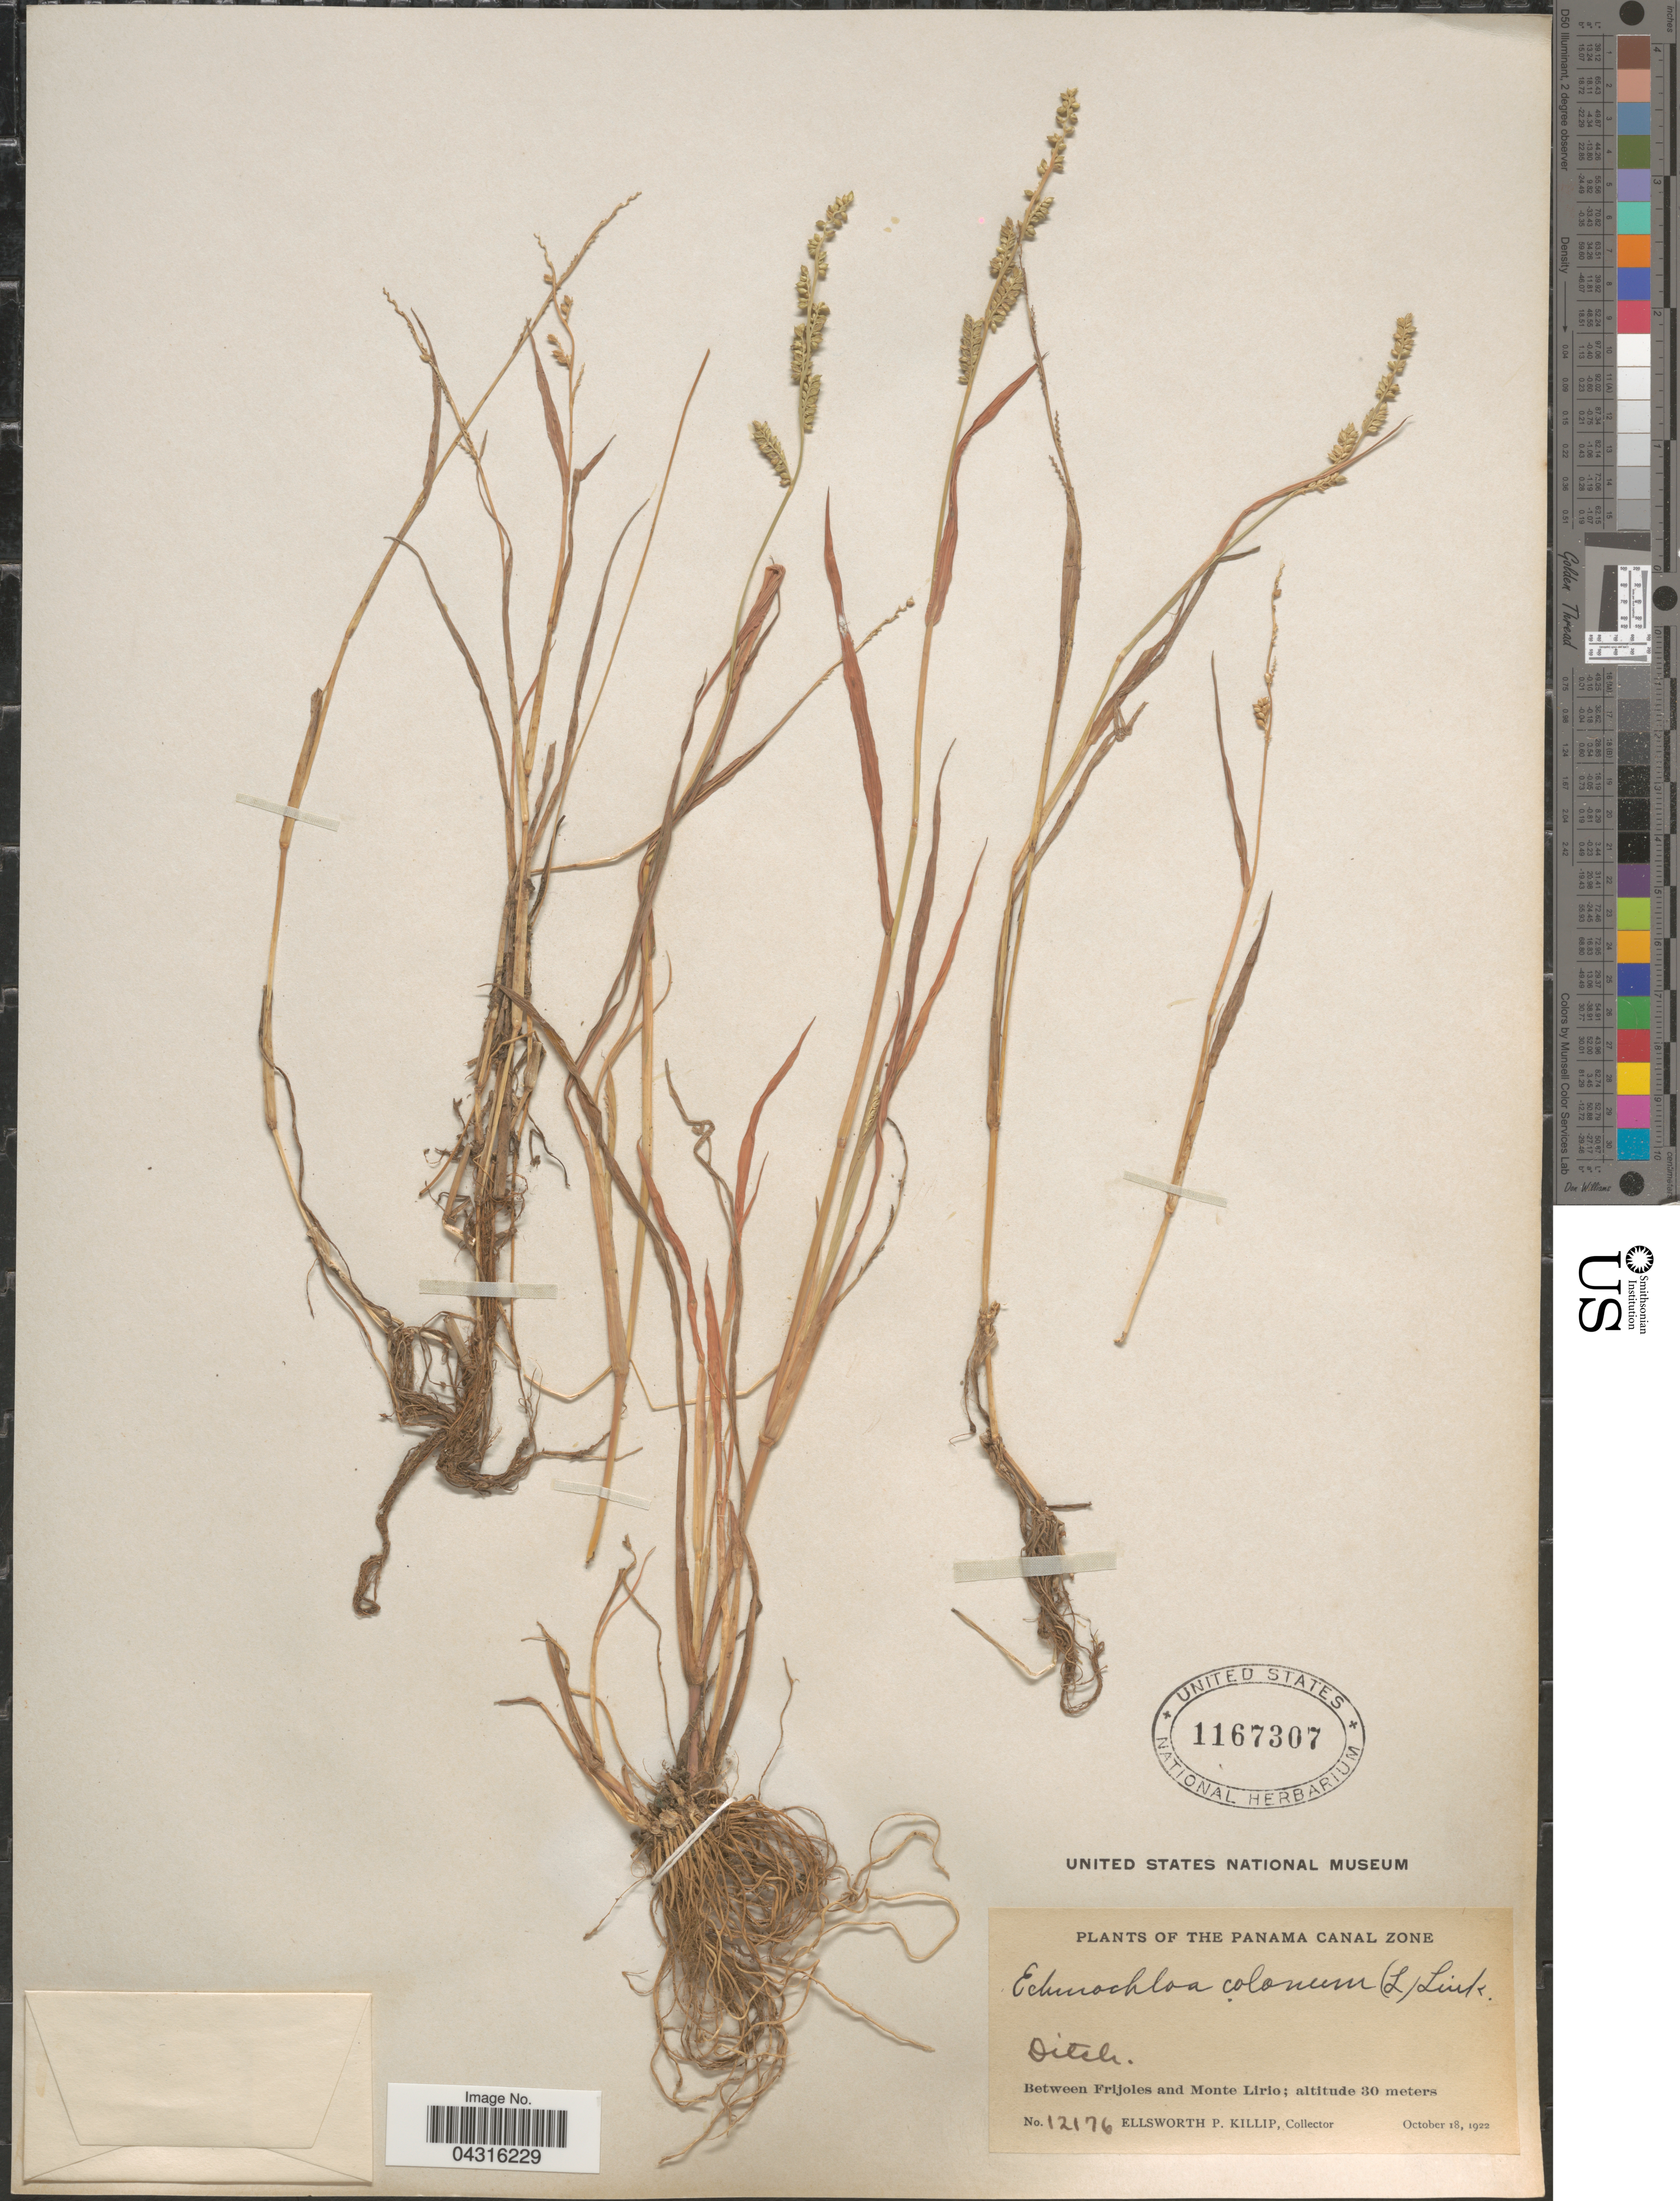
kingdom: Plantae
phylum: Tracheophyta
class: Liliopsida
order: Poales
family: Poaceae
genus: Echinochloa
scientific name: Echinochloa colona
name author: (L.) Link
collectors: E. P. Killip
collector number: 12176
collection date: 1922-10-18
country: Panama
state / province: Colón / Panamá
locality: Panama Canal Zone. Between Frijoles and Monte Lirio.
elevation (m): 30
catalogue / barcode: US 1167307